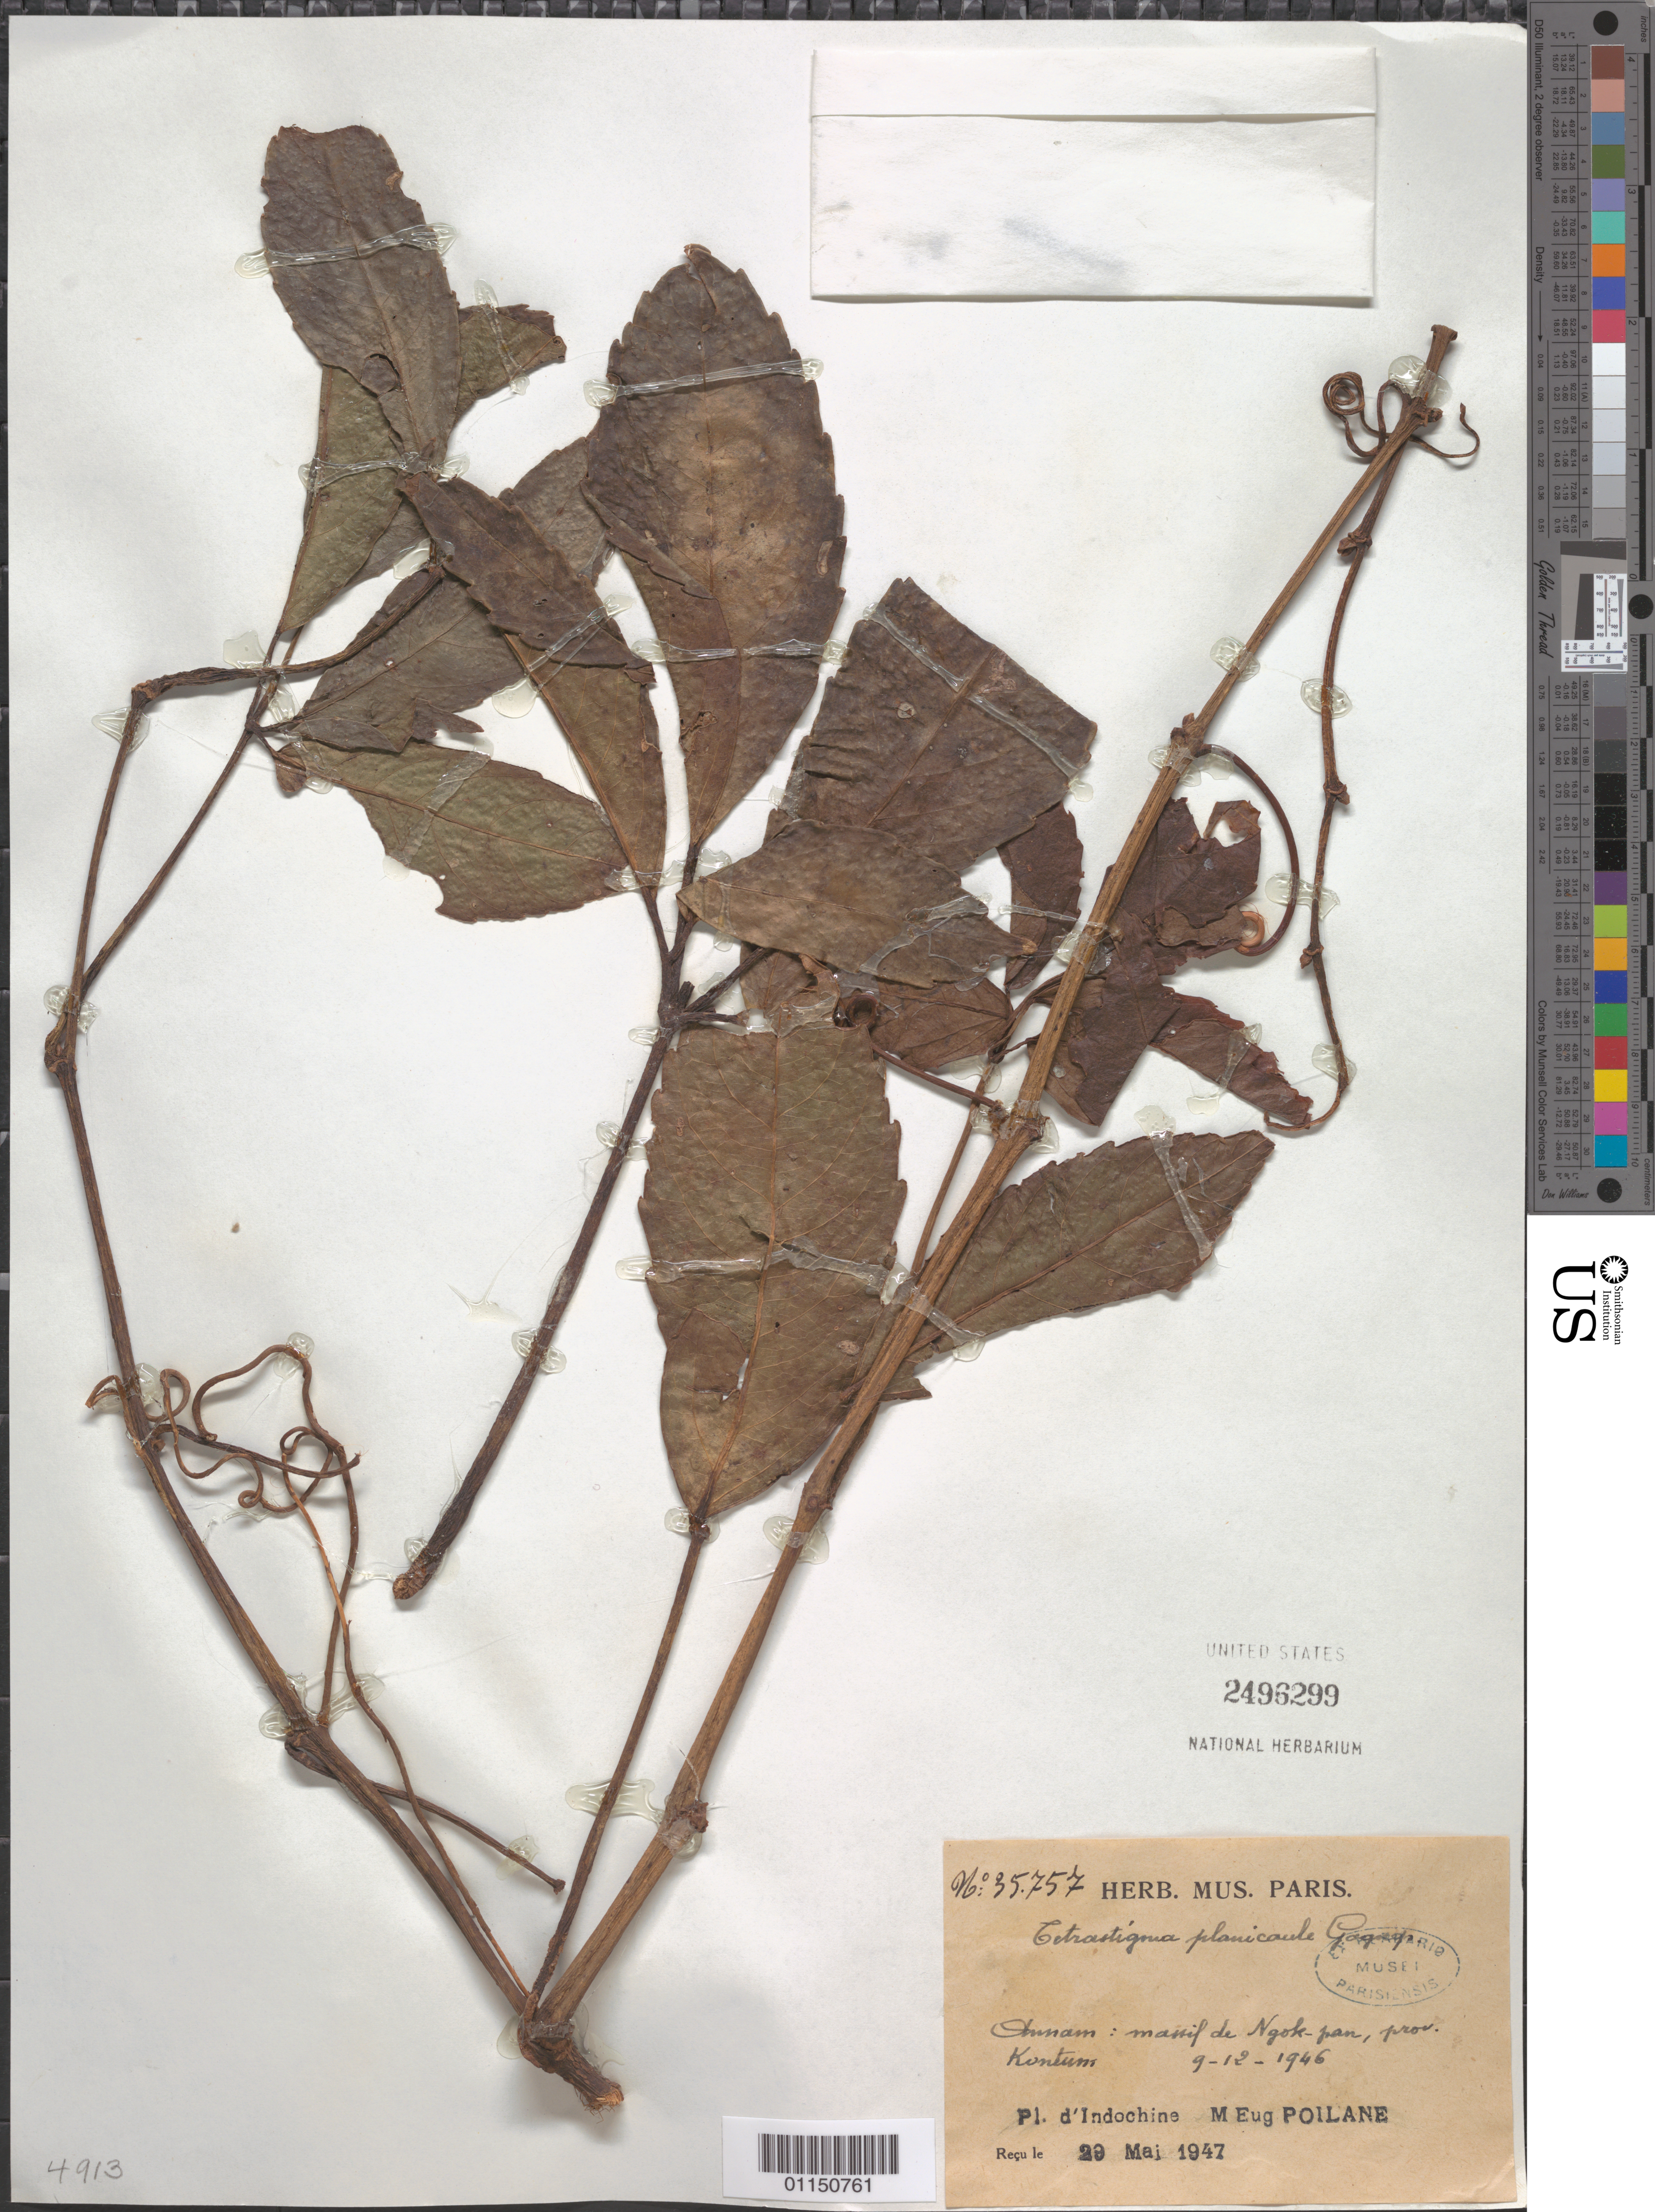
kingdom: Plantae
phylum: Tracheophyta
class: Magnoliopsida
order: Vitales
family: Vitaceae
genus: Tetrastigma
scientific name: Tetrastigma planicaule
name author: (W. Hook.) Gagnep.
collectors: E. Poilane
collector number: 35757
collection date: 1946-12-09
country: Vietnam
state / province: Annam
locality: Kontum Prov.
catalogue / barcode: US 2496299